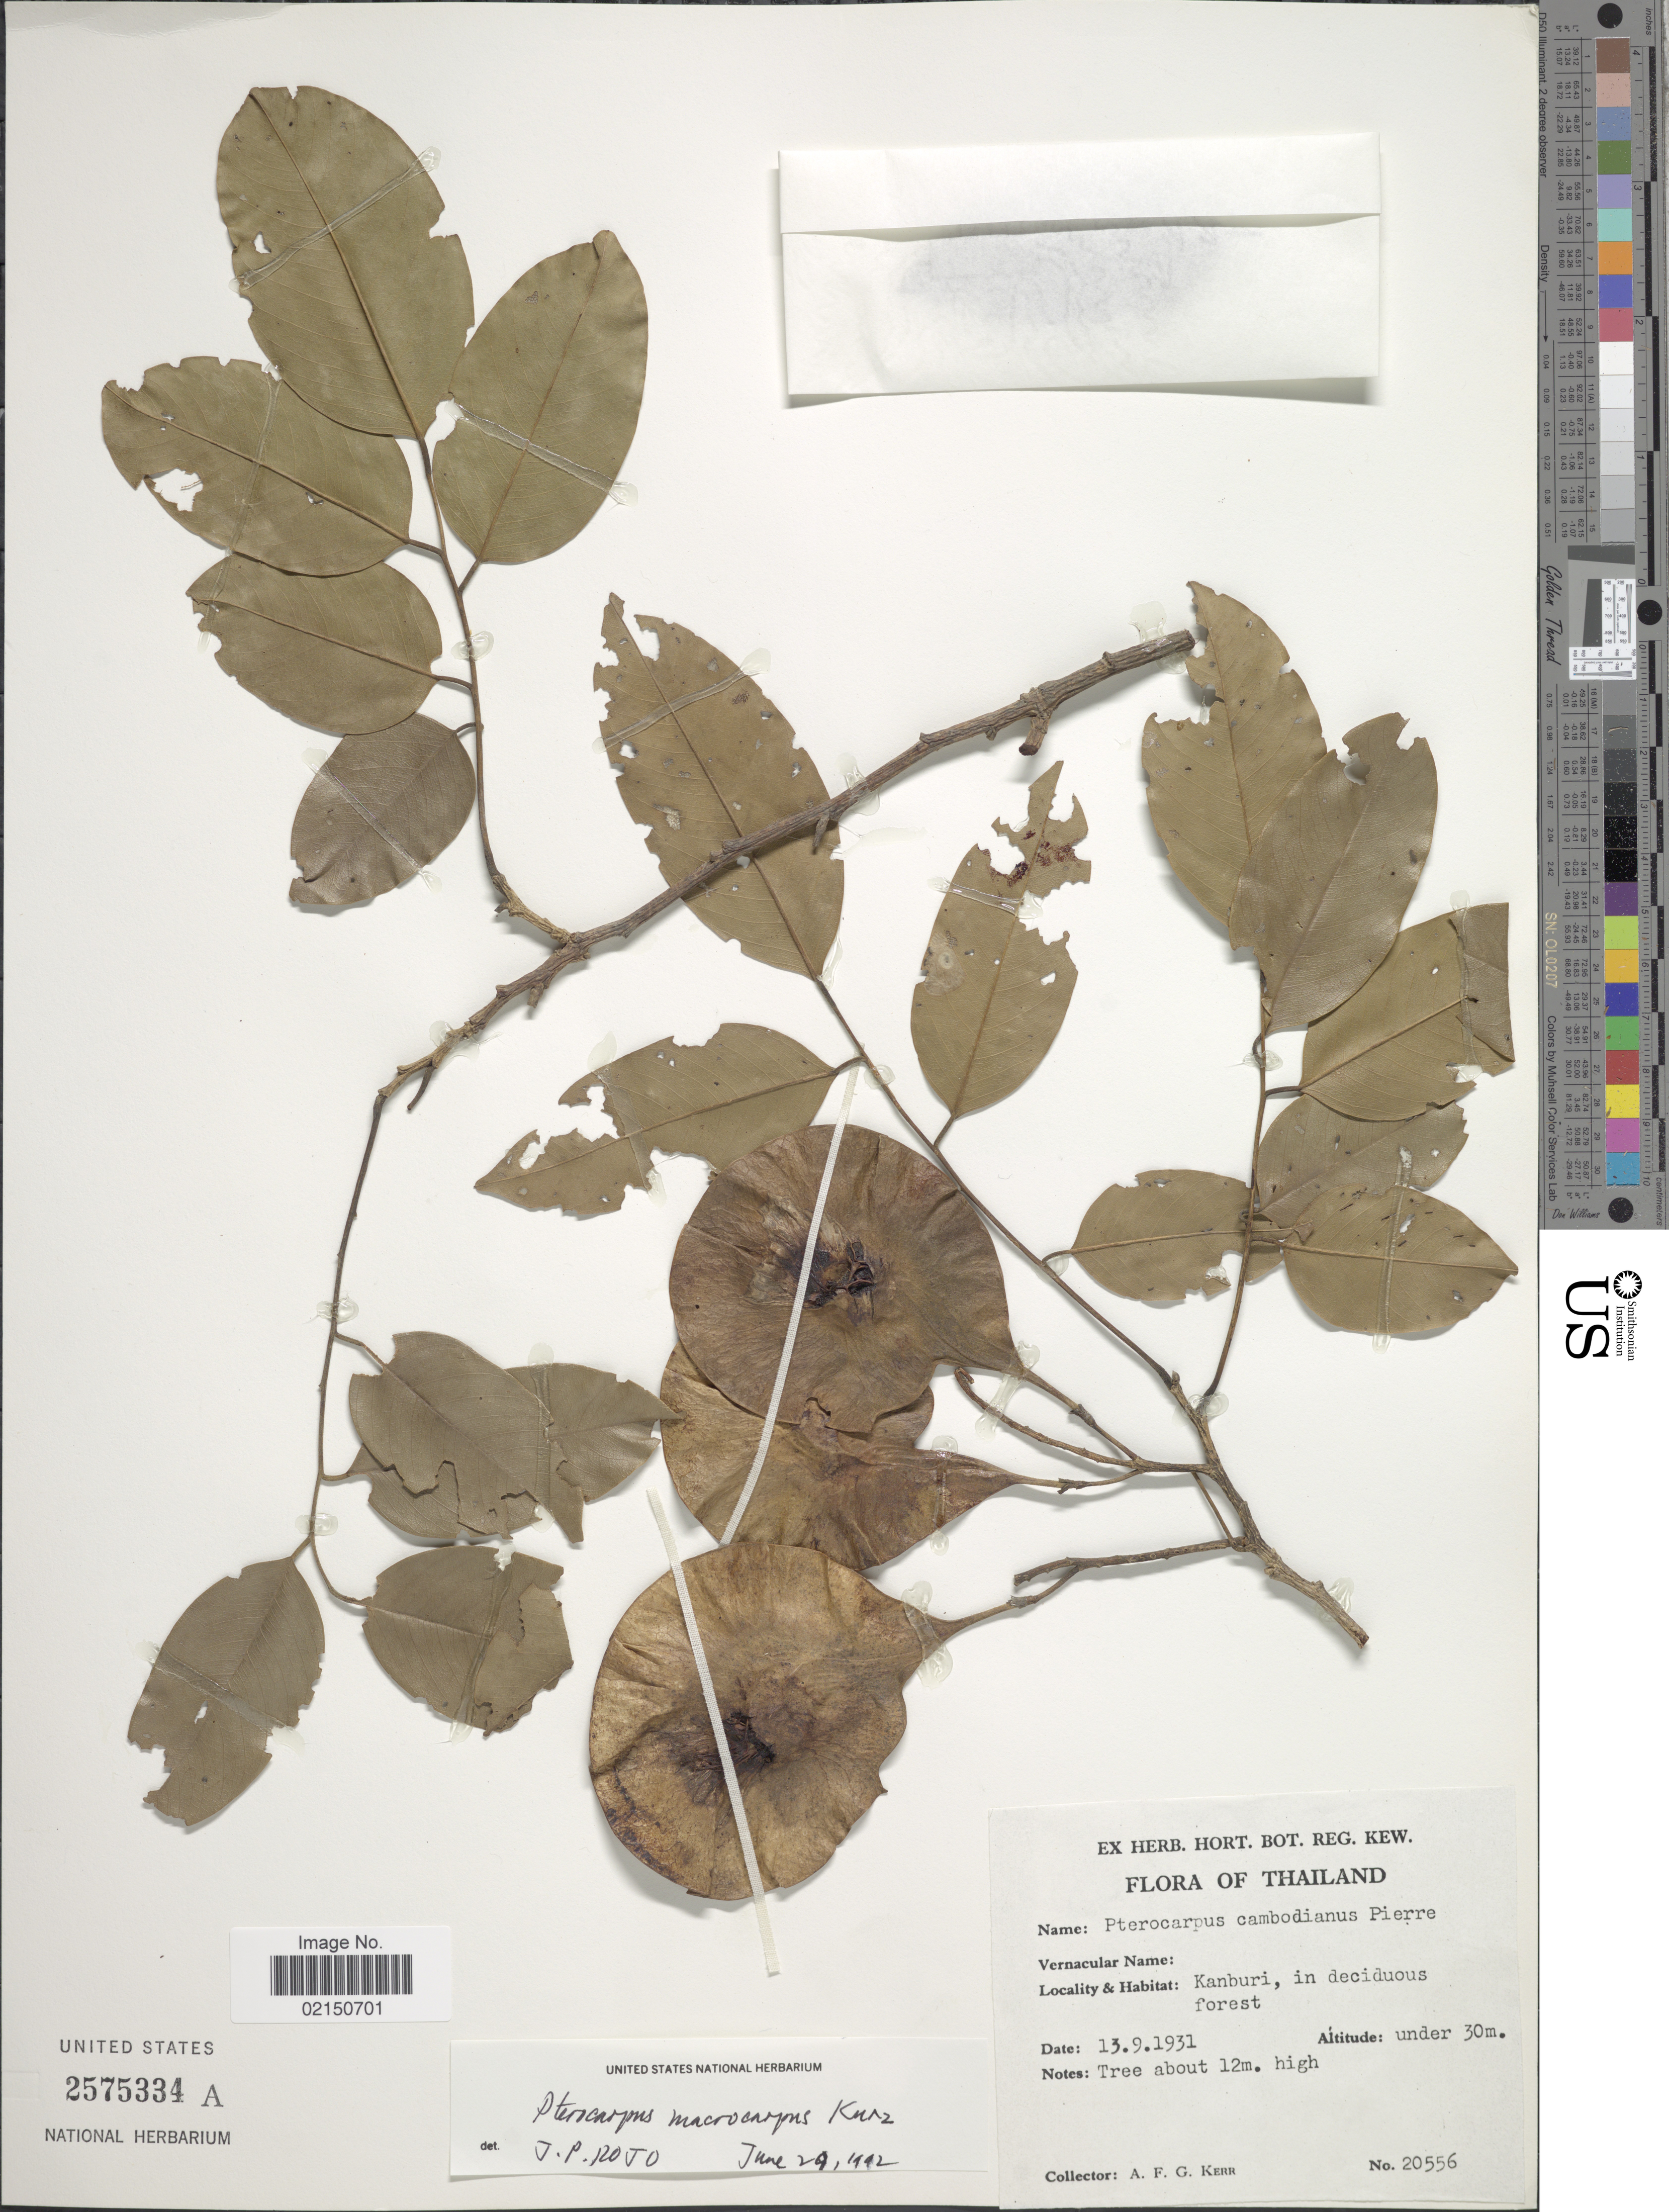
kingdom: Plantae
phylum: Tracheophyta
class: Magnoliopsida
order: Fabales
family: Fabaceae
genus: Pterocarpus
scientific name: Pterocarpus macrocarpus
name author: Kurz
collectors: A. F. G. Kerr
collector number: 20556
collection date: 1931-09-13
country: Thailand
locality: Kanburi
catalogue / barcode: US 2575334A